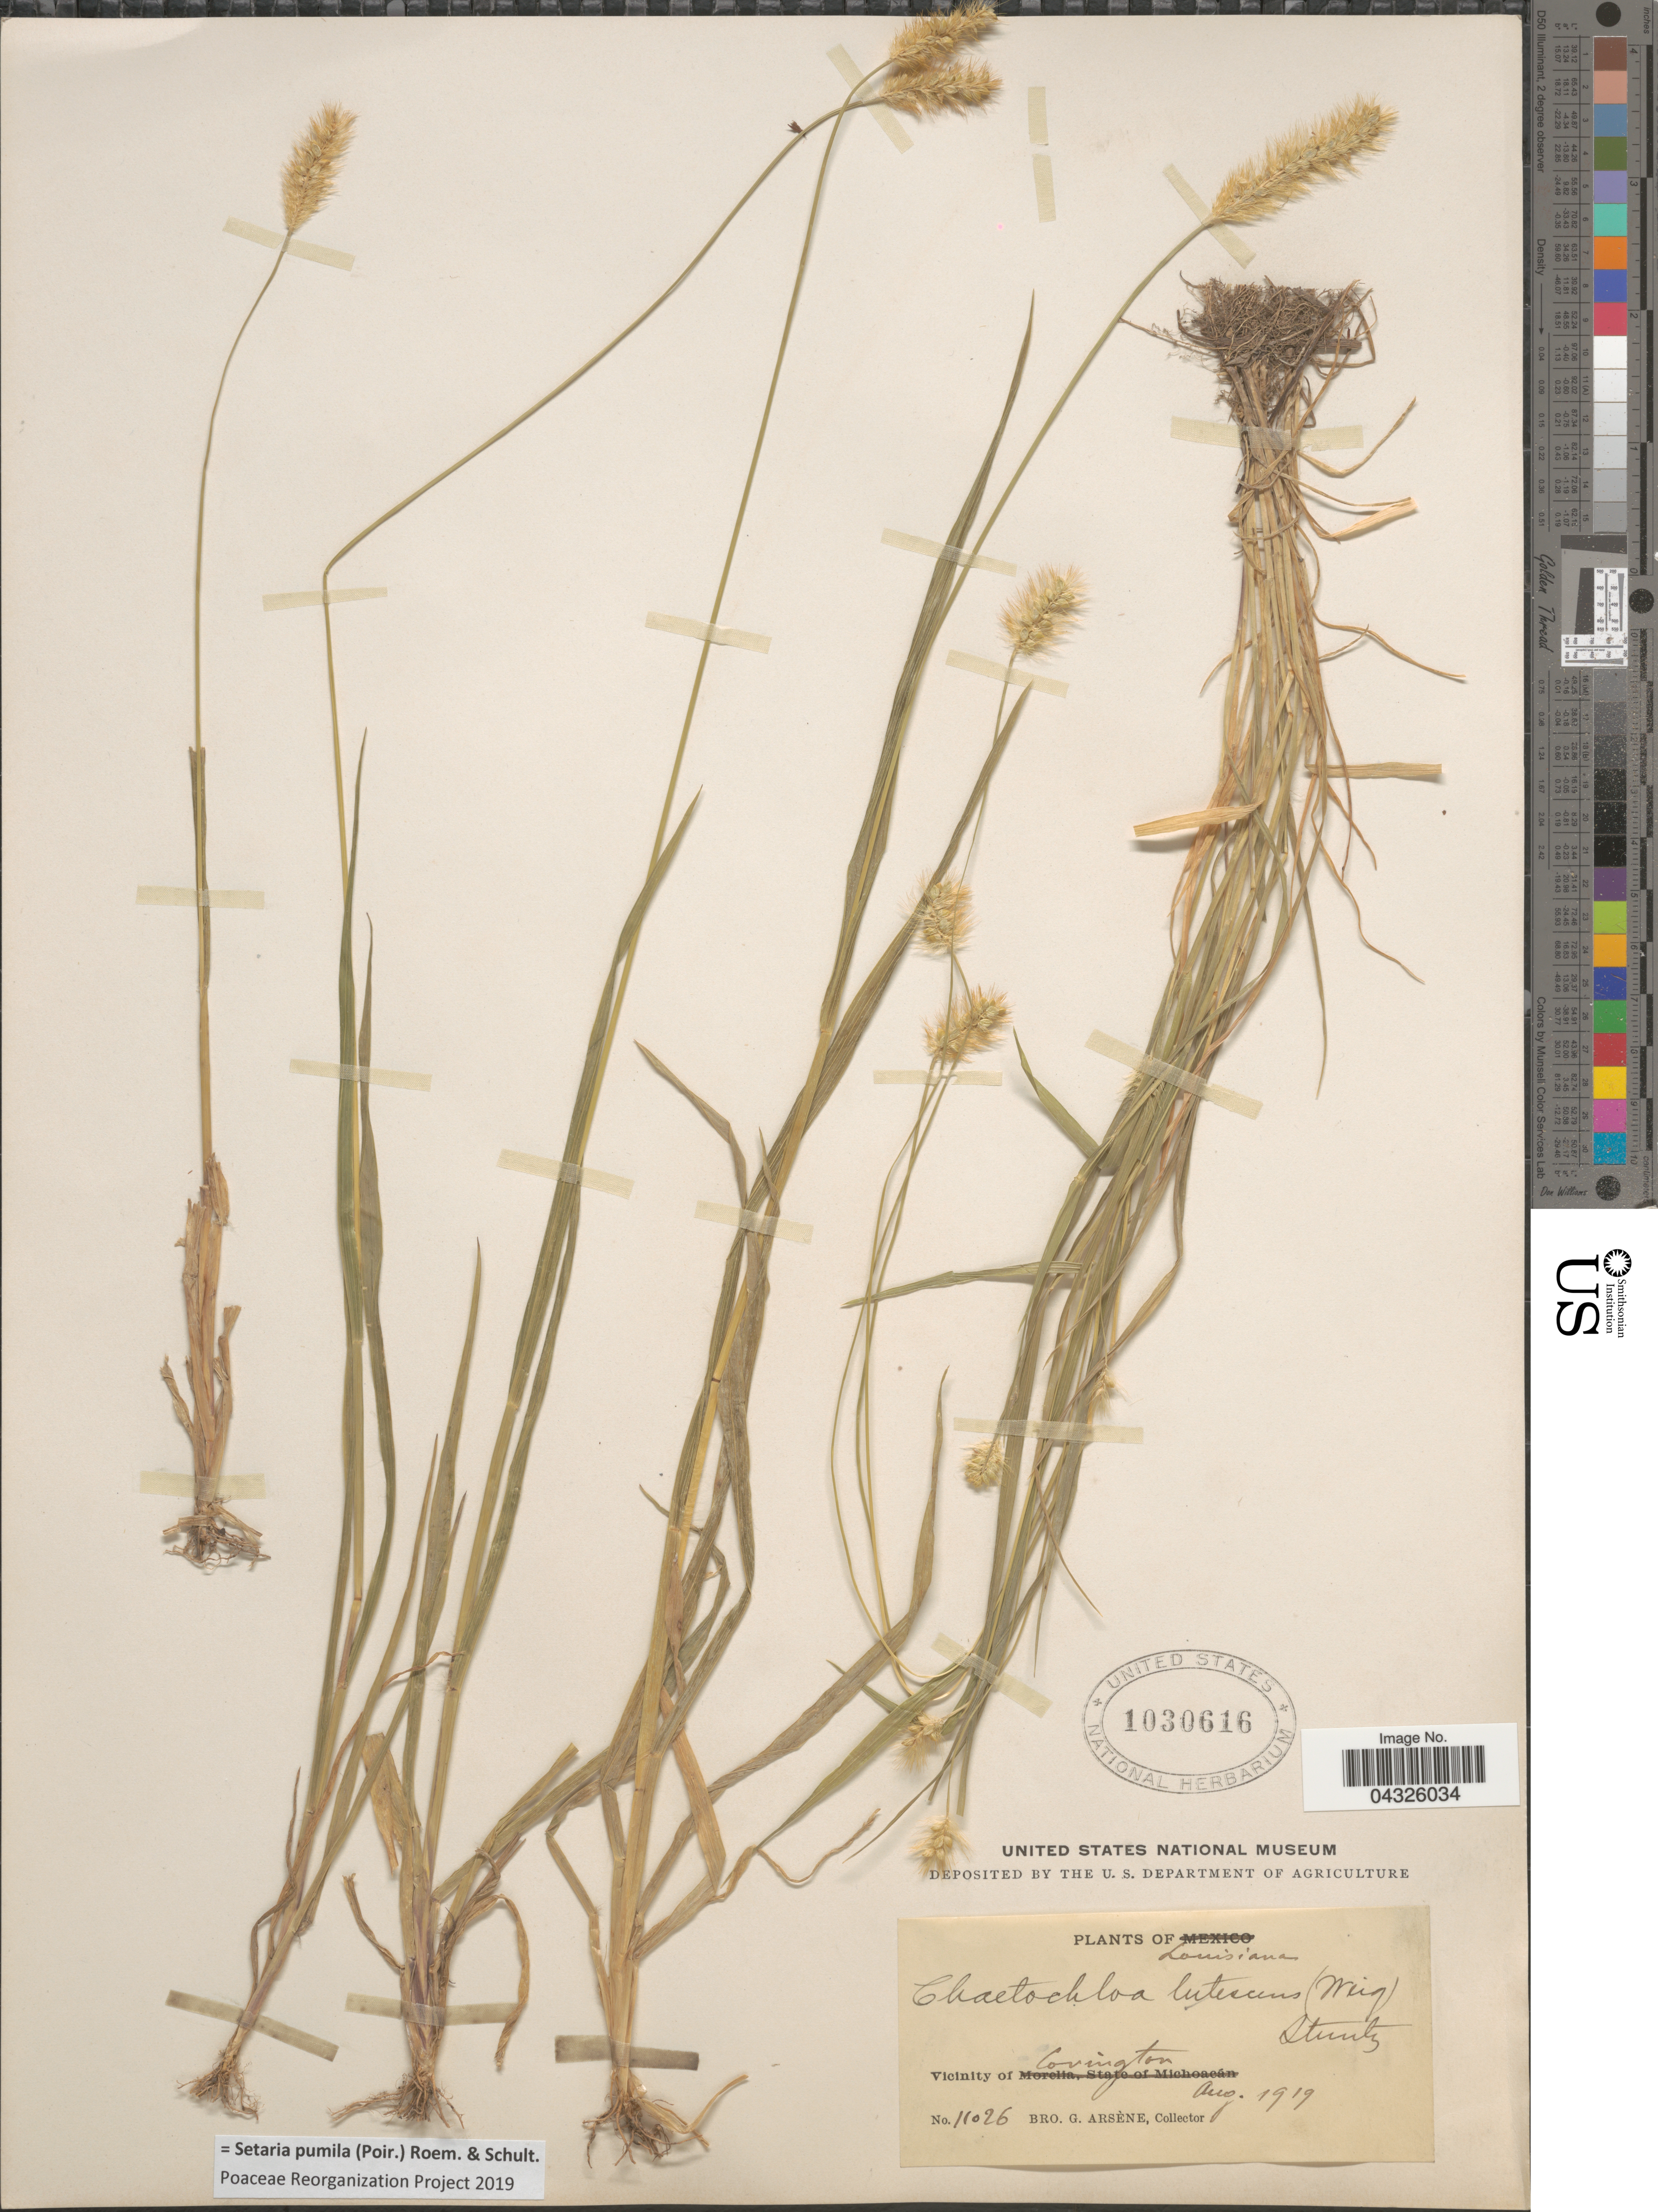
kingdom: Plantae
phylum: Tracheophyta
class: Liliopsida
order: Poales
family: Poaceae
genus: Setaria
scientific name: Setaria pumila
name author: (Poir.) Roem. & Schult.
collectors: Bro. G. Arsène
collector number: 11026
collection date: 1919-08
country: United States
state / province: Louisiana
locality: Vicinity of Covington.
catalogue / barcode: US 1030616